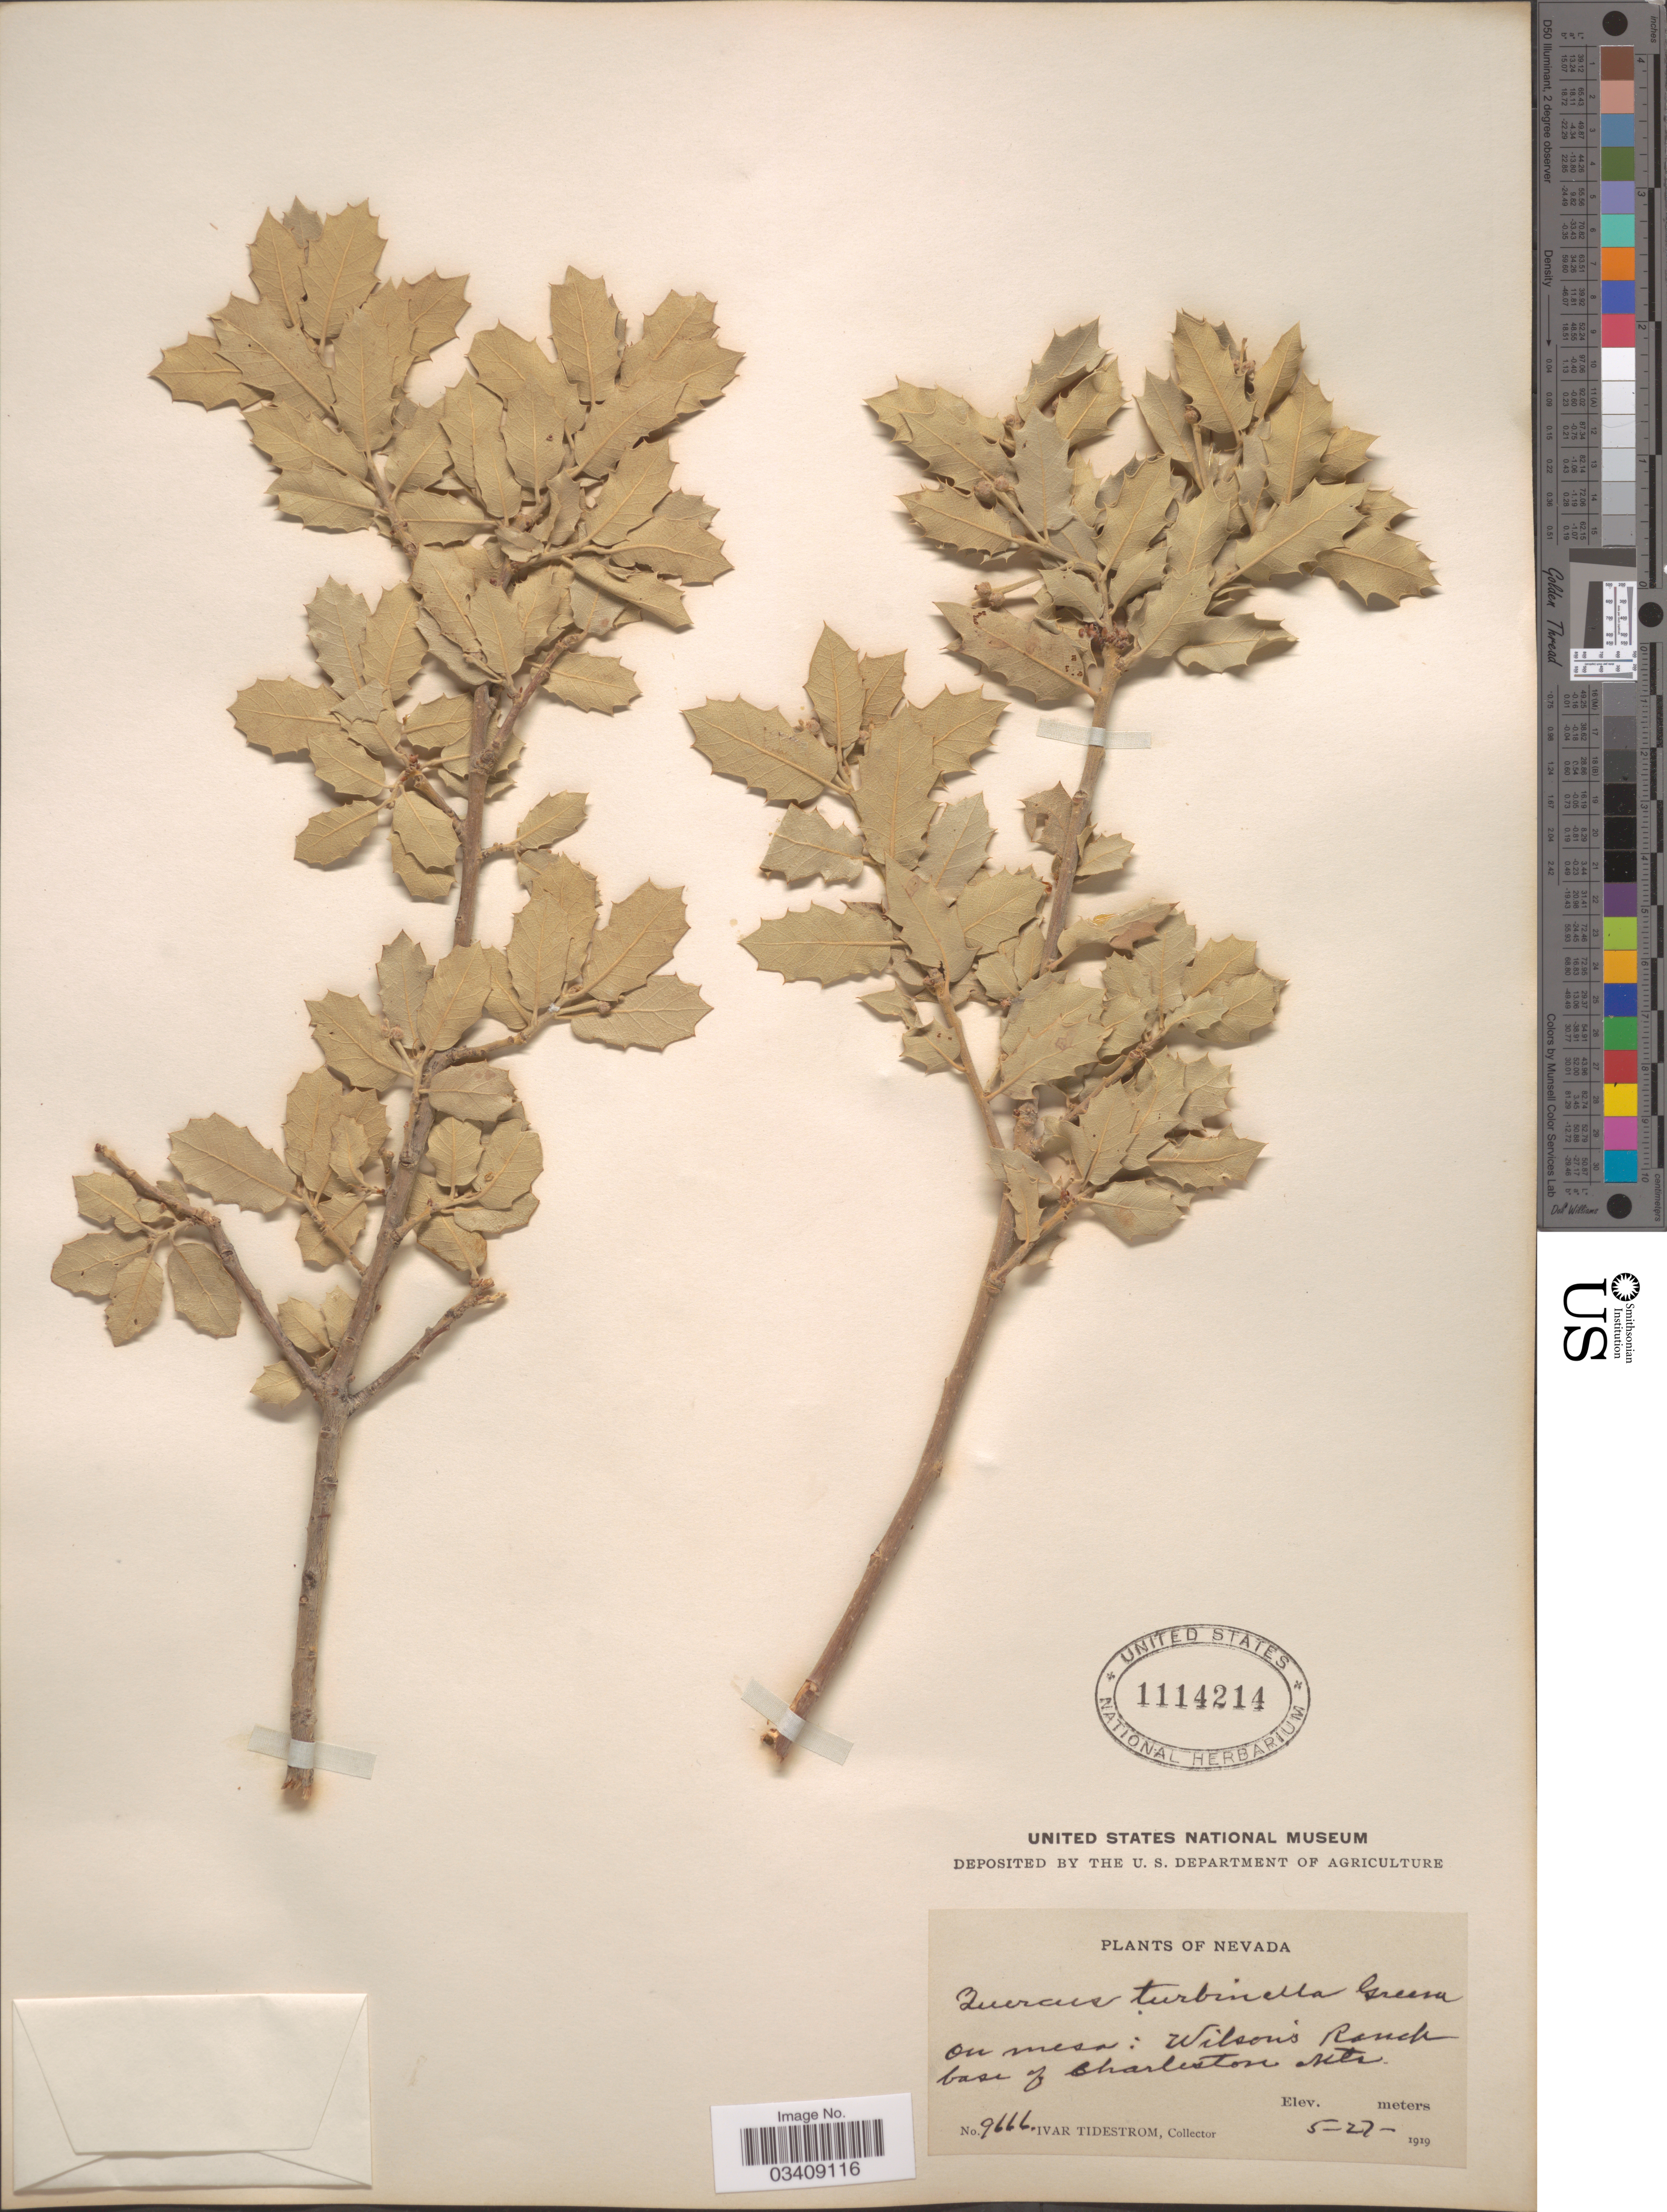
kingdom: Plantae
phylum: Tracheophyta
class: Magnoliopsida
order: Fagales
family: Fagaceae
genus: Quercus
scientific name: Quercus turbinella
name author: Greene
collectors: I. F. Tidestrom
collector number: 9666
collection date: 1919-05-27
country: United States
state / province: Nevada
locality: On Mesa: Wilson's Ranch base of Charleston Mts.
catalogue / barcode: US 1114214